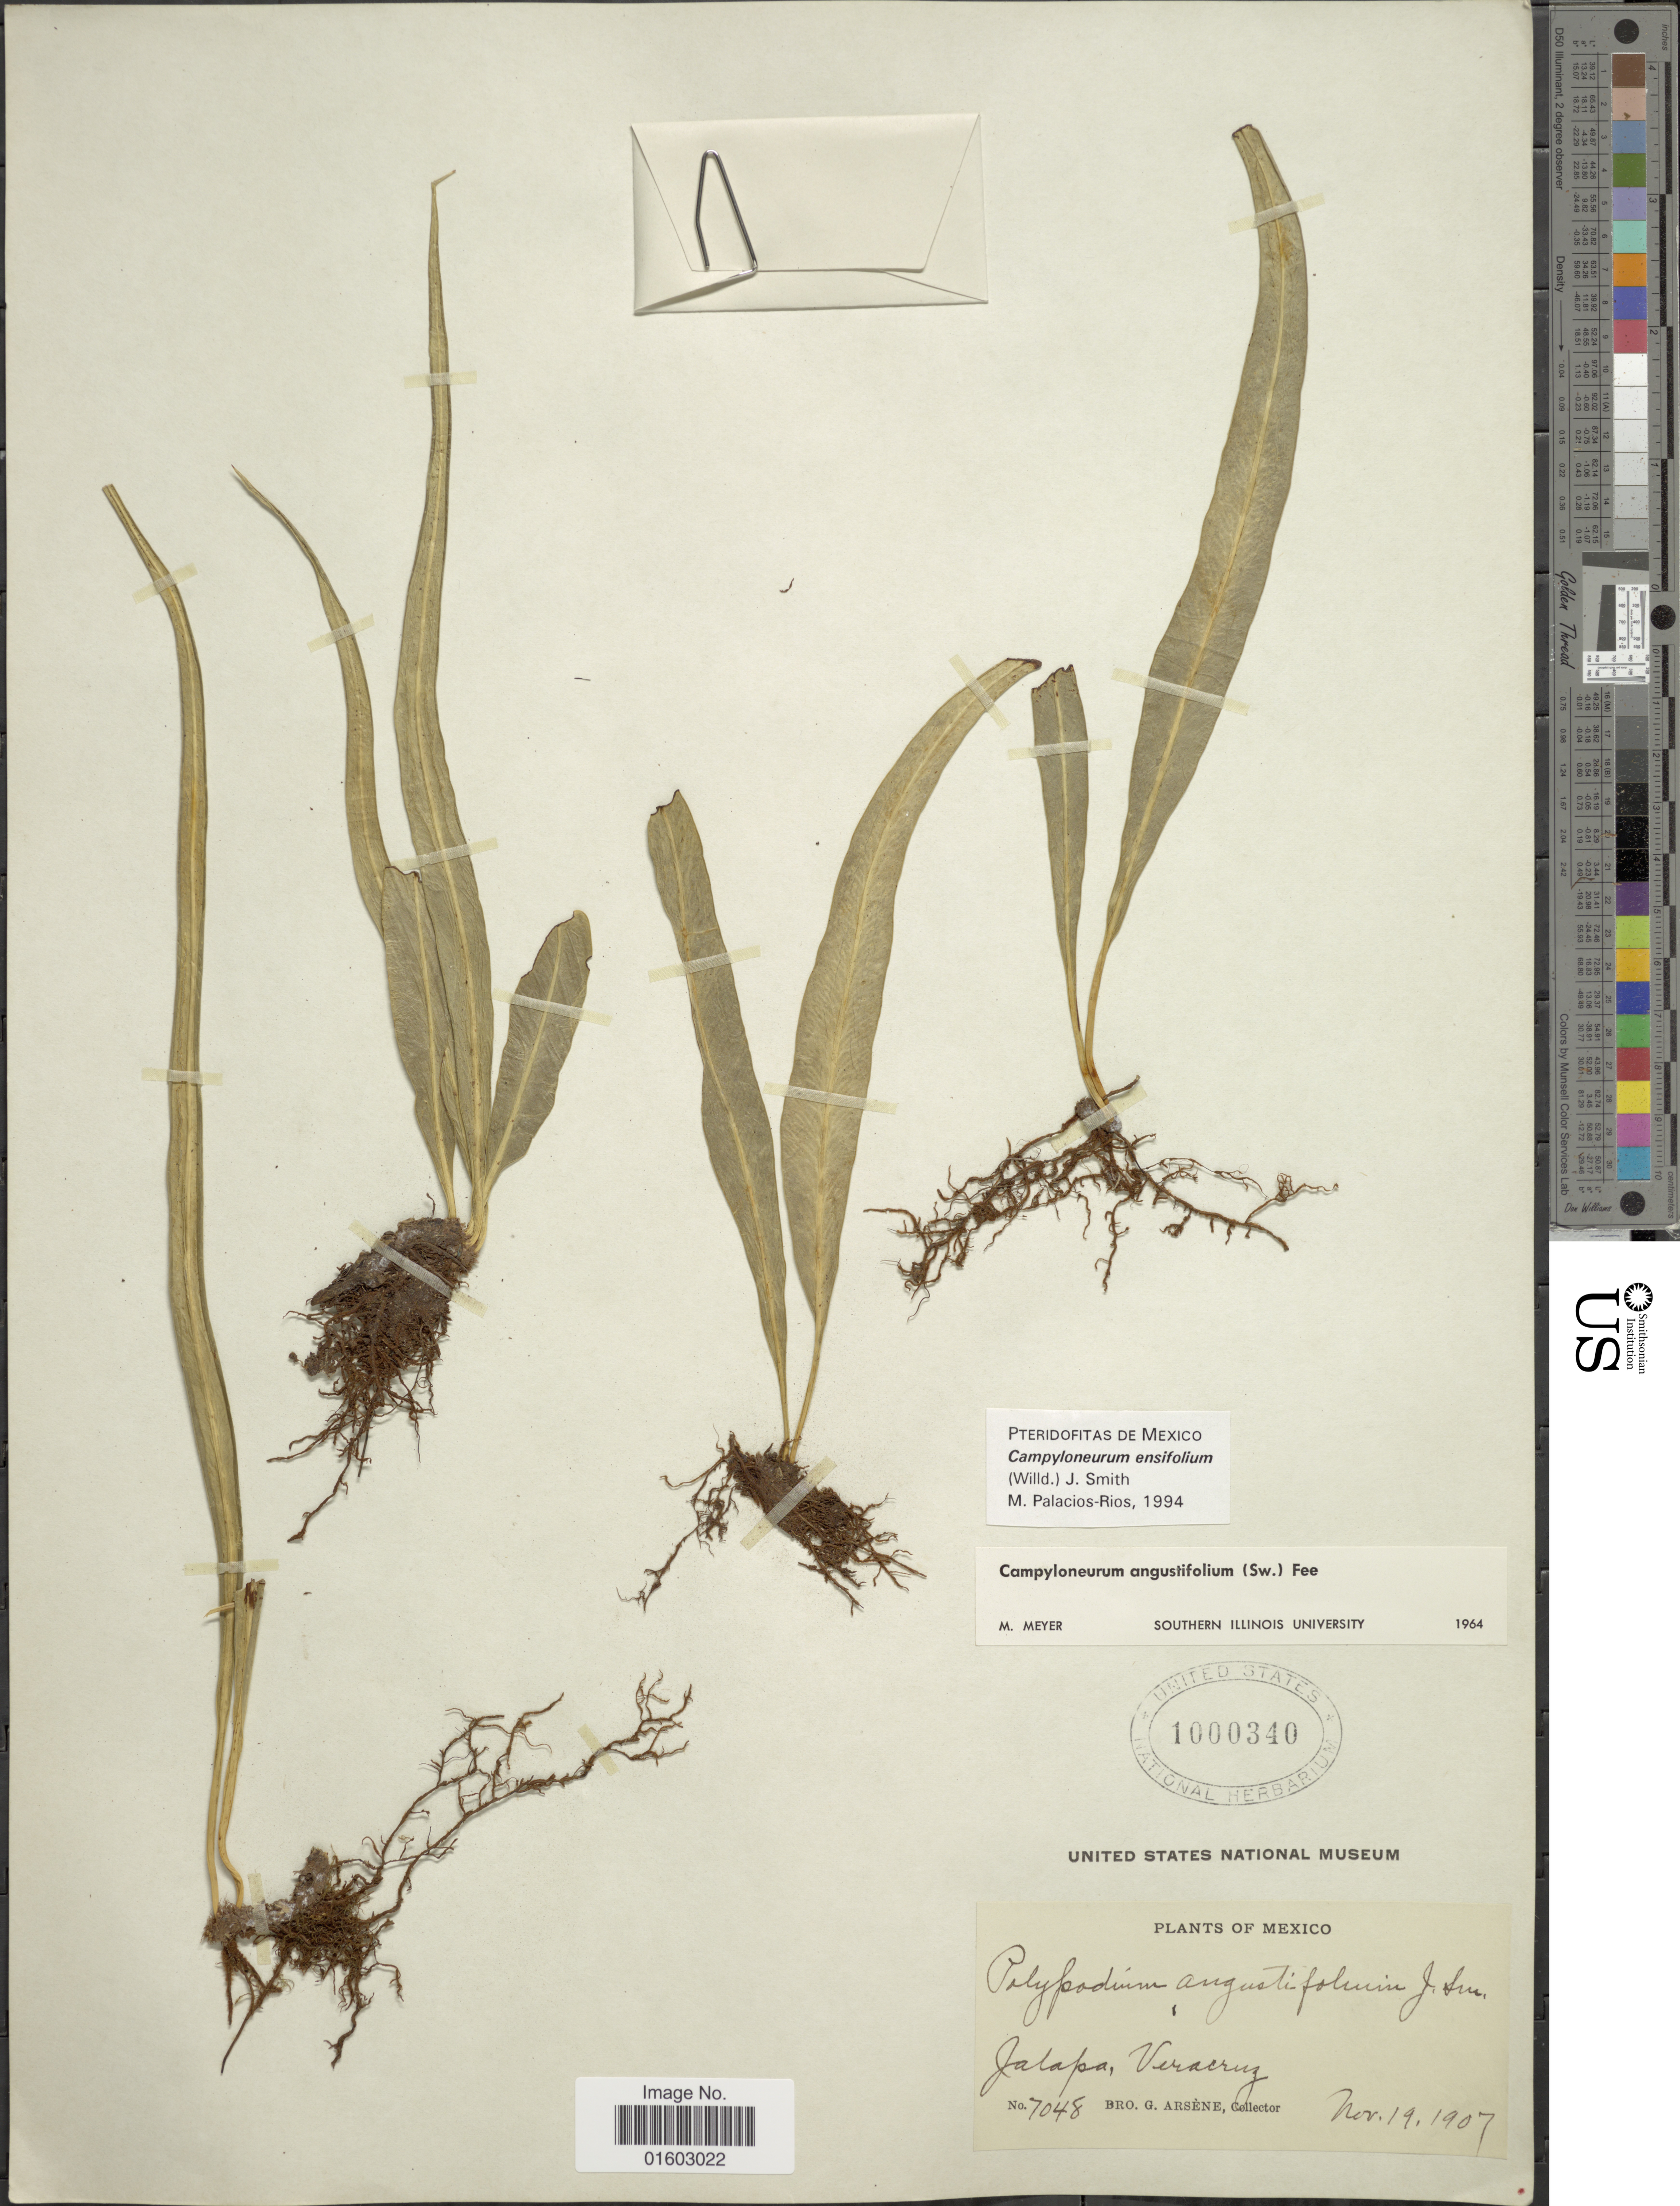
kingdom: Plantae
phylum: Tracheophyta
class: Polypodiopsida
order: Polypodiales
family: Polypodiaceae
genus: Campyloneurum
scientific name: Campyloneurum ensifolium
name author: (Willd.) J. Sm.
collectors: Bro. G. Arsène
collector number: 7048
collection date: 1907-11-19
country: Mexico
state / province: Veracruz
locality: Jalapa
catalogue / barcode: US 1000340